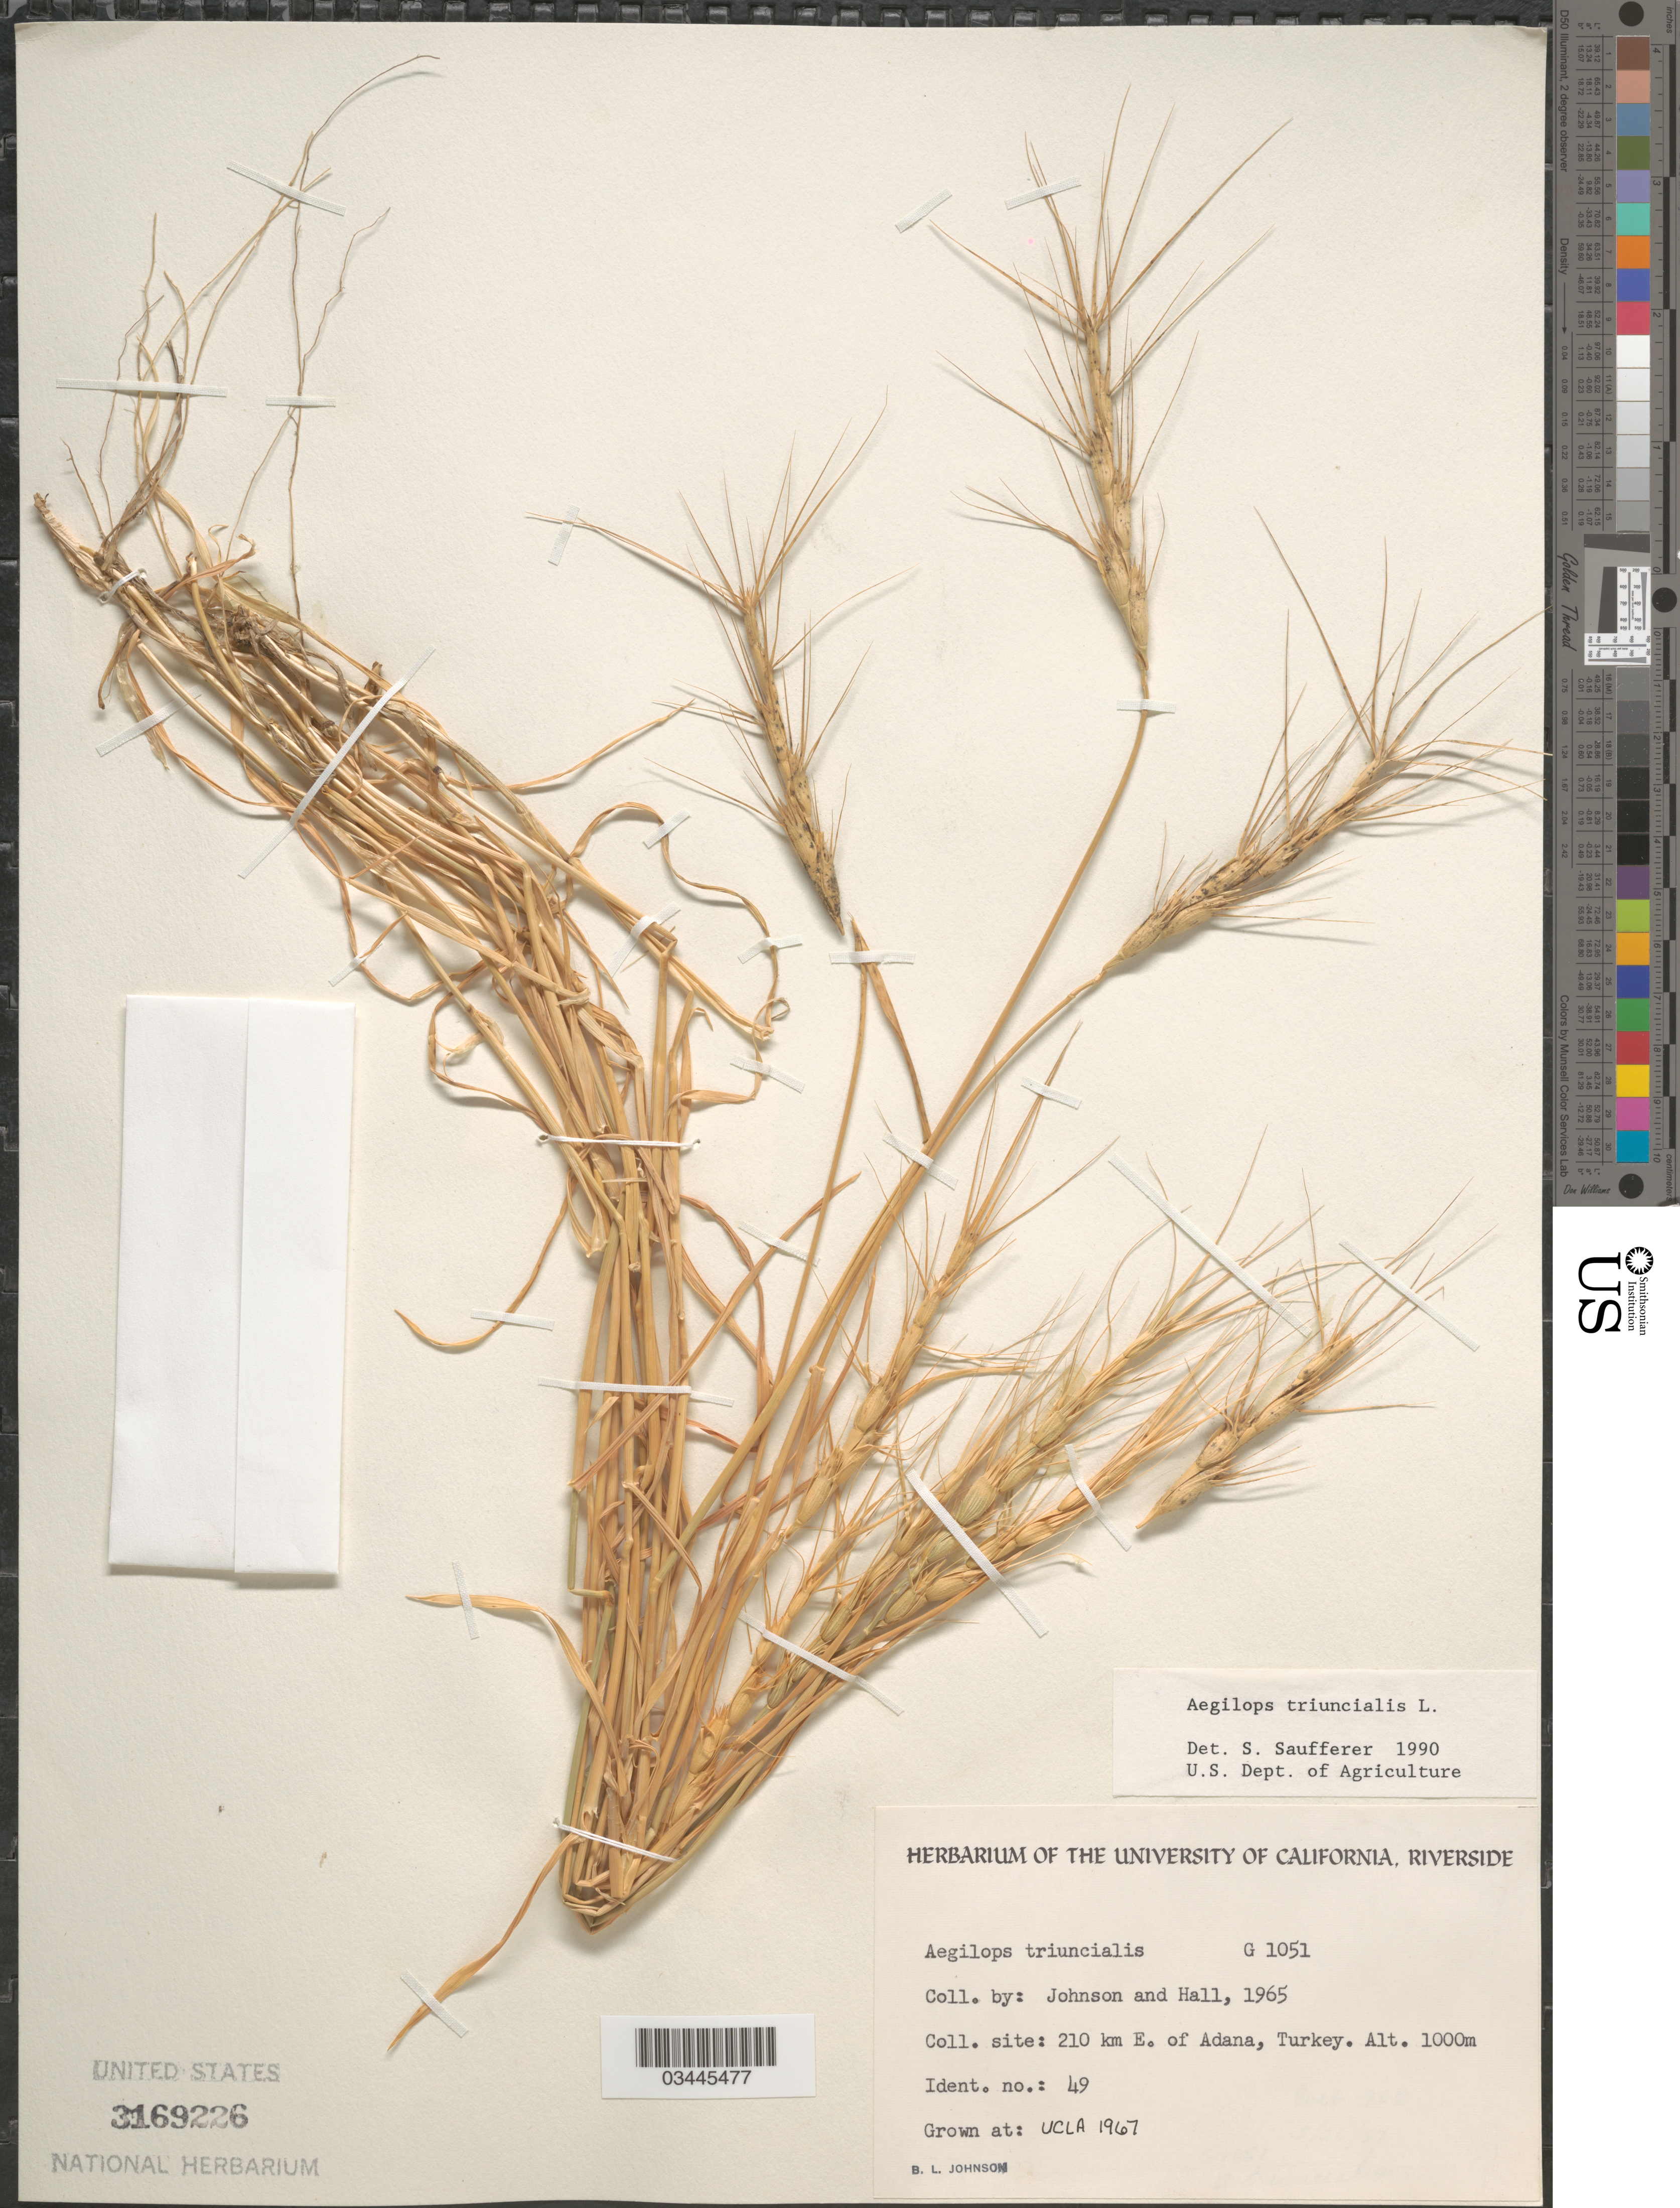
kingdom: Plantae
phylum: Tracheophyta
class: Liliopsida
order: Poales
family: Poaceae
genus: Aegilops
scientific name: Aegilops triuncialis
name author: L.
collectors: B. Johnson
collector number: G1051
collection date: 1967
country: United States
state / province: California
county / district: Los Angeles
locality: UCLA.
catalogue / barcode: US 3169226